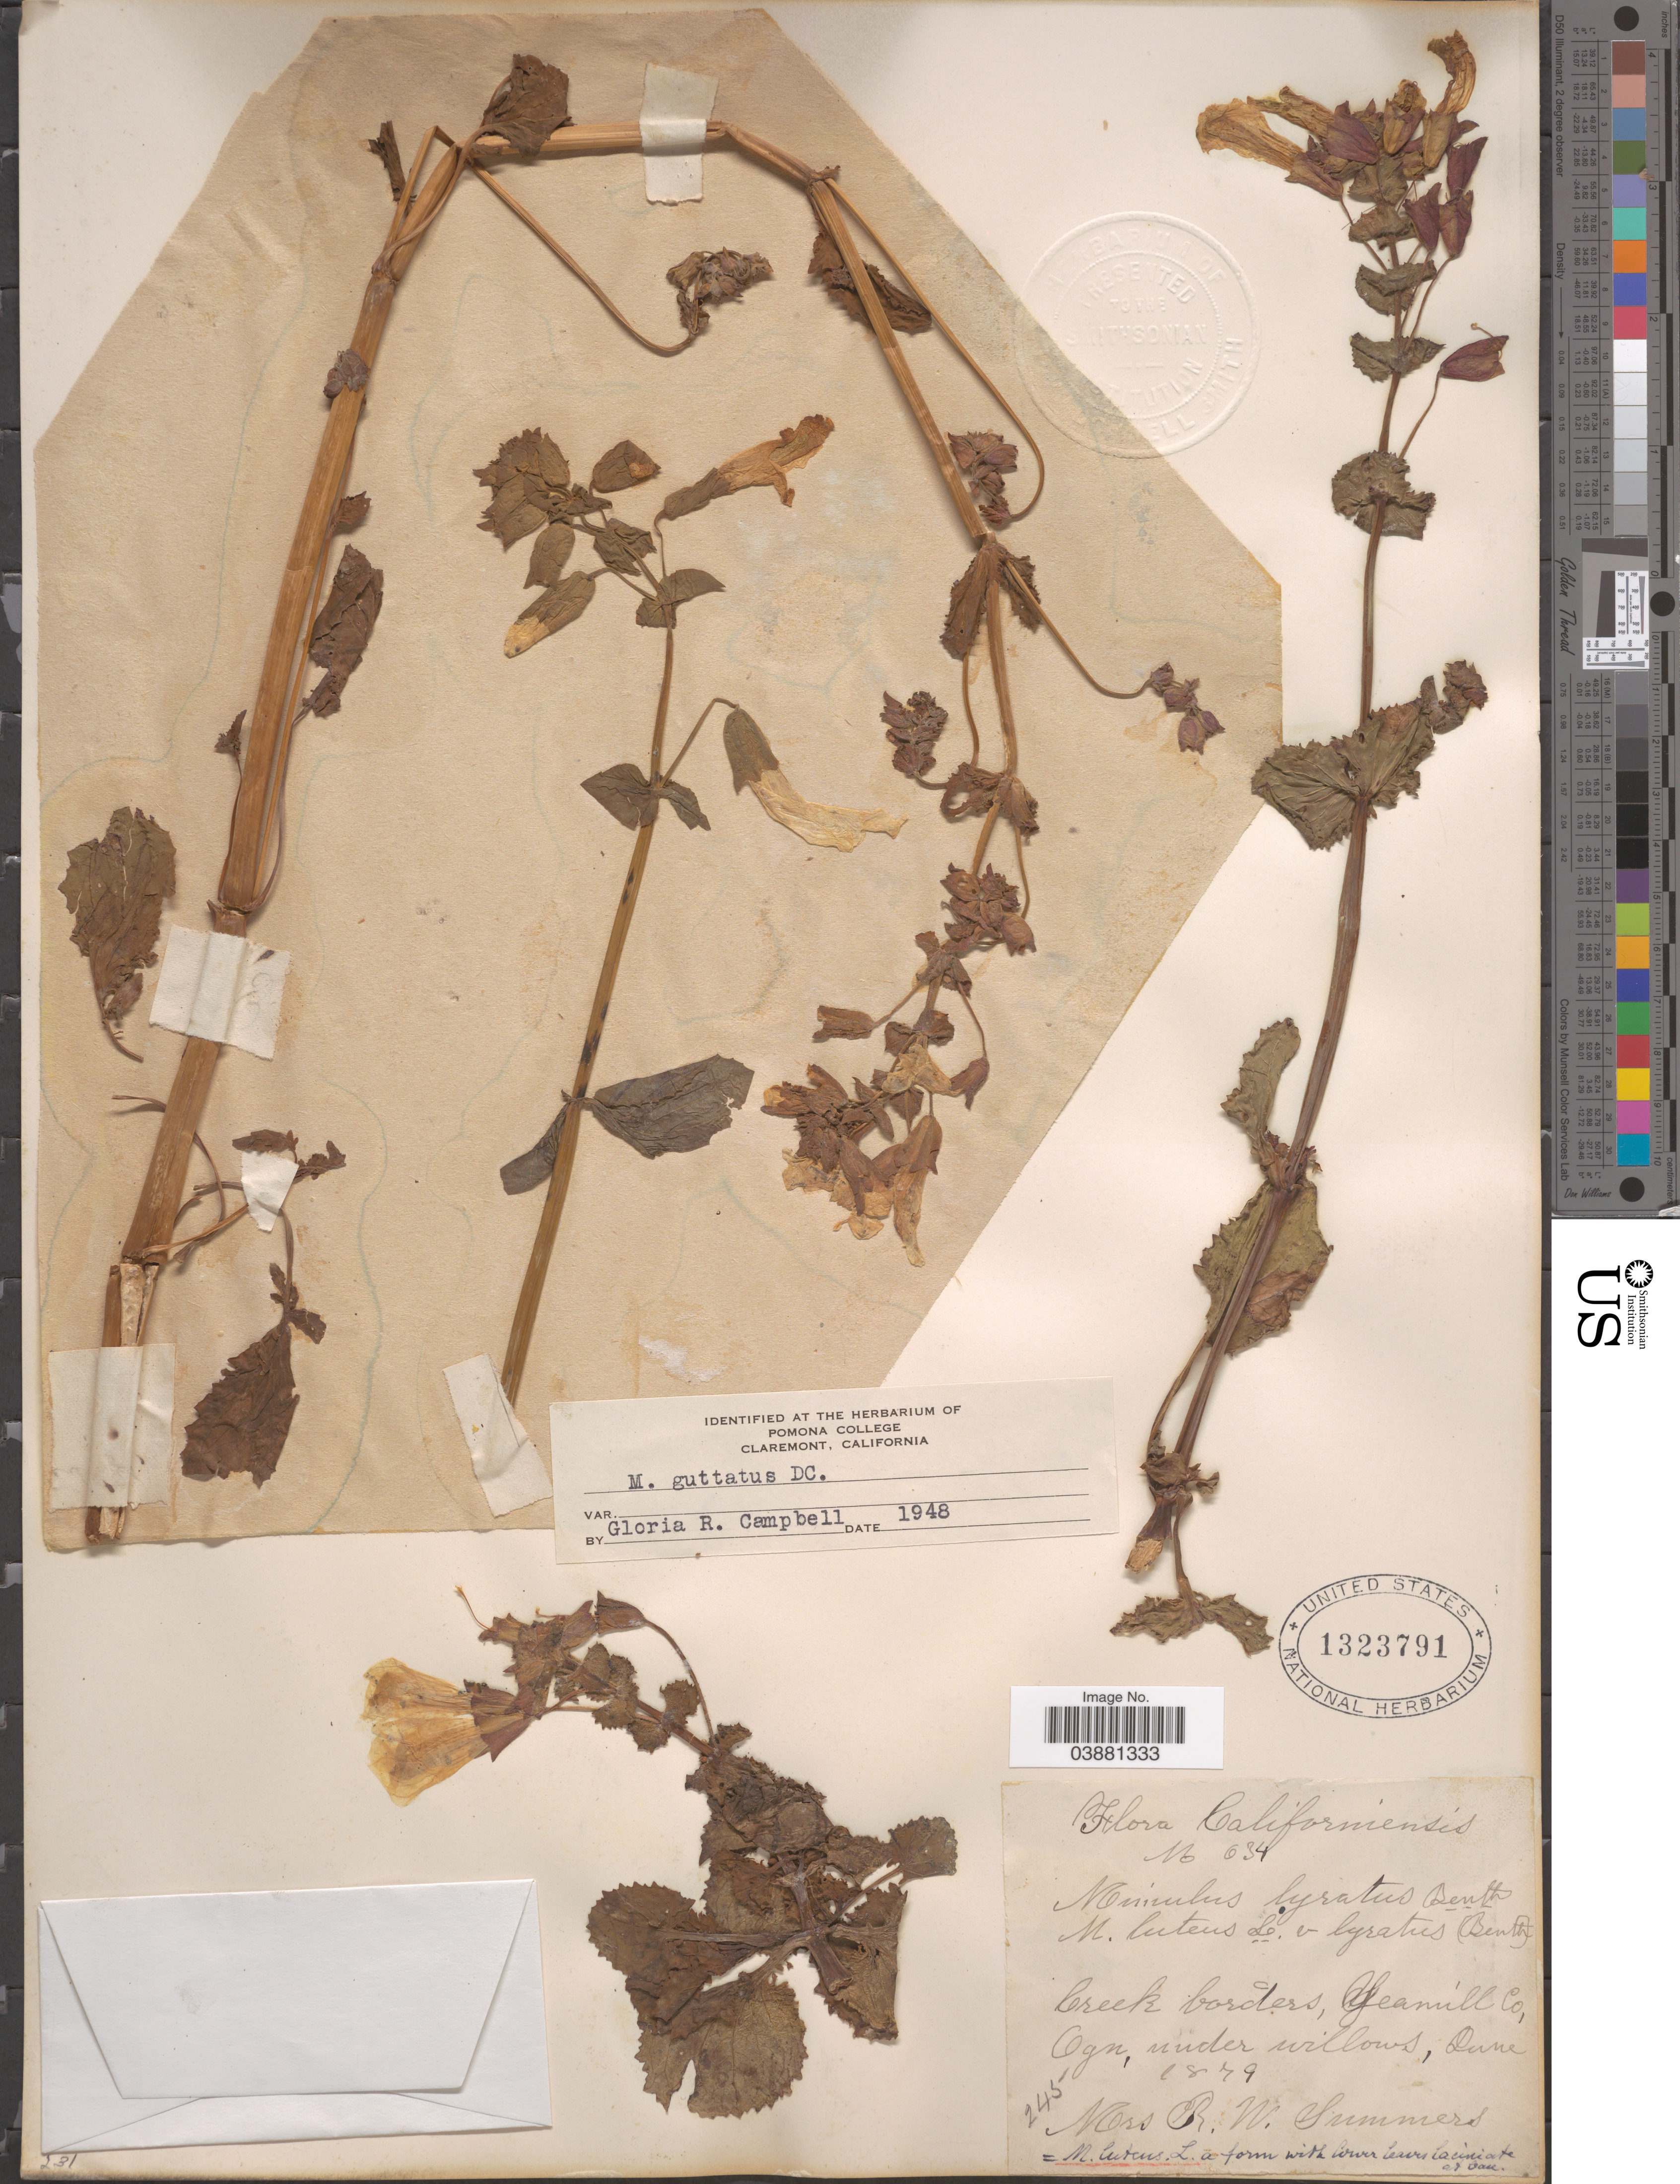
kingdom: Plantae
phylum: Tracheophyta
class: Magnoliopsida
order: Lamiales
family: Phrymaceae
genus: Mimulus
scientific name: Mimulus guttatus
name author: DC.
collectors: R. Summers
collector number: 634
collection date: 1879-06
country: United States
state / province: Oregon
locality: Creek borders, Yeamill Co, Ogn, under willows.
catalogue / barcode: US 1323791